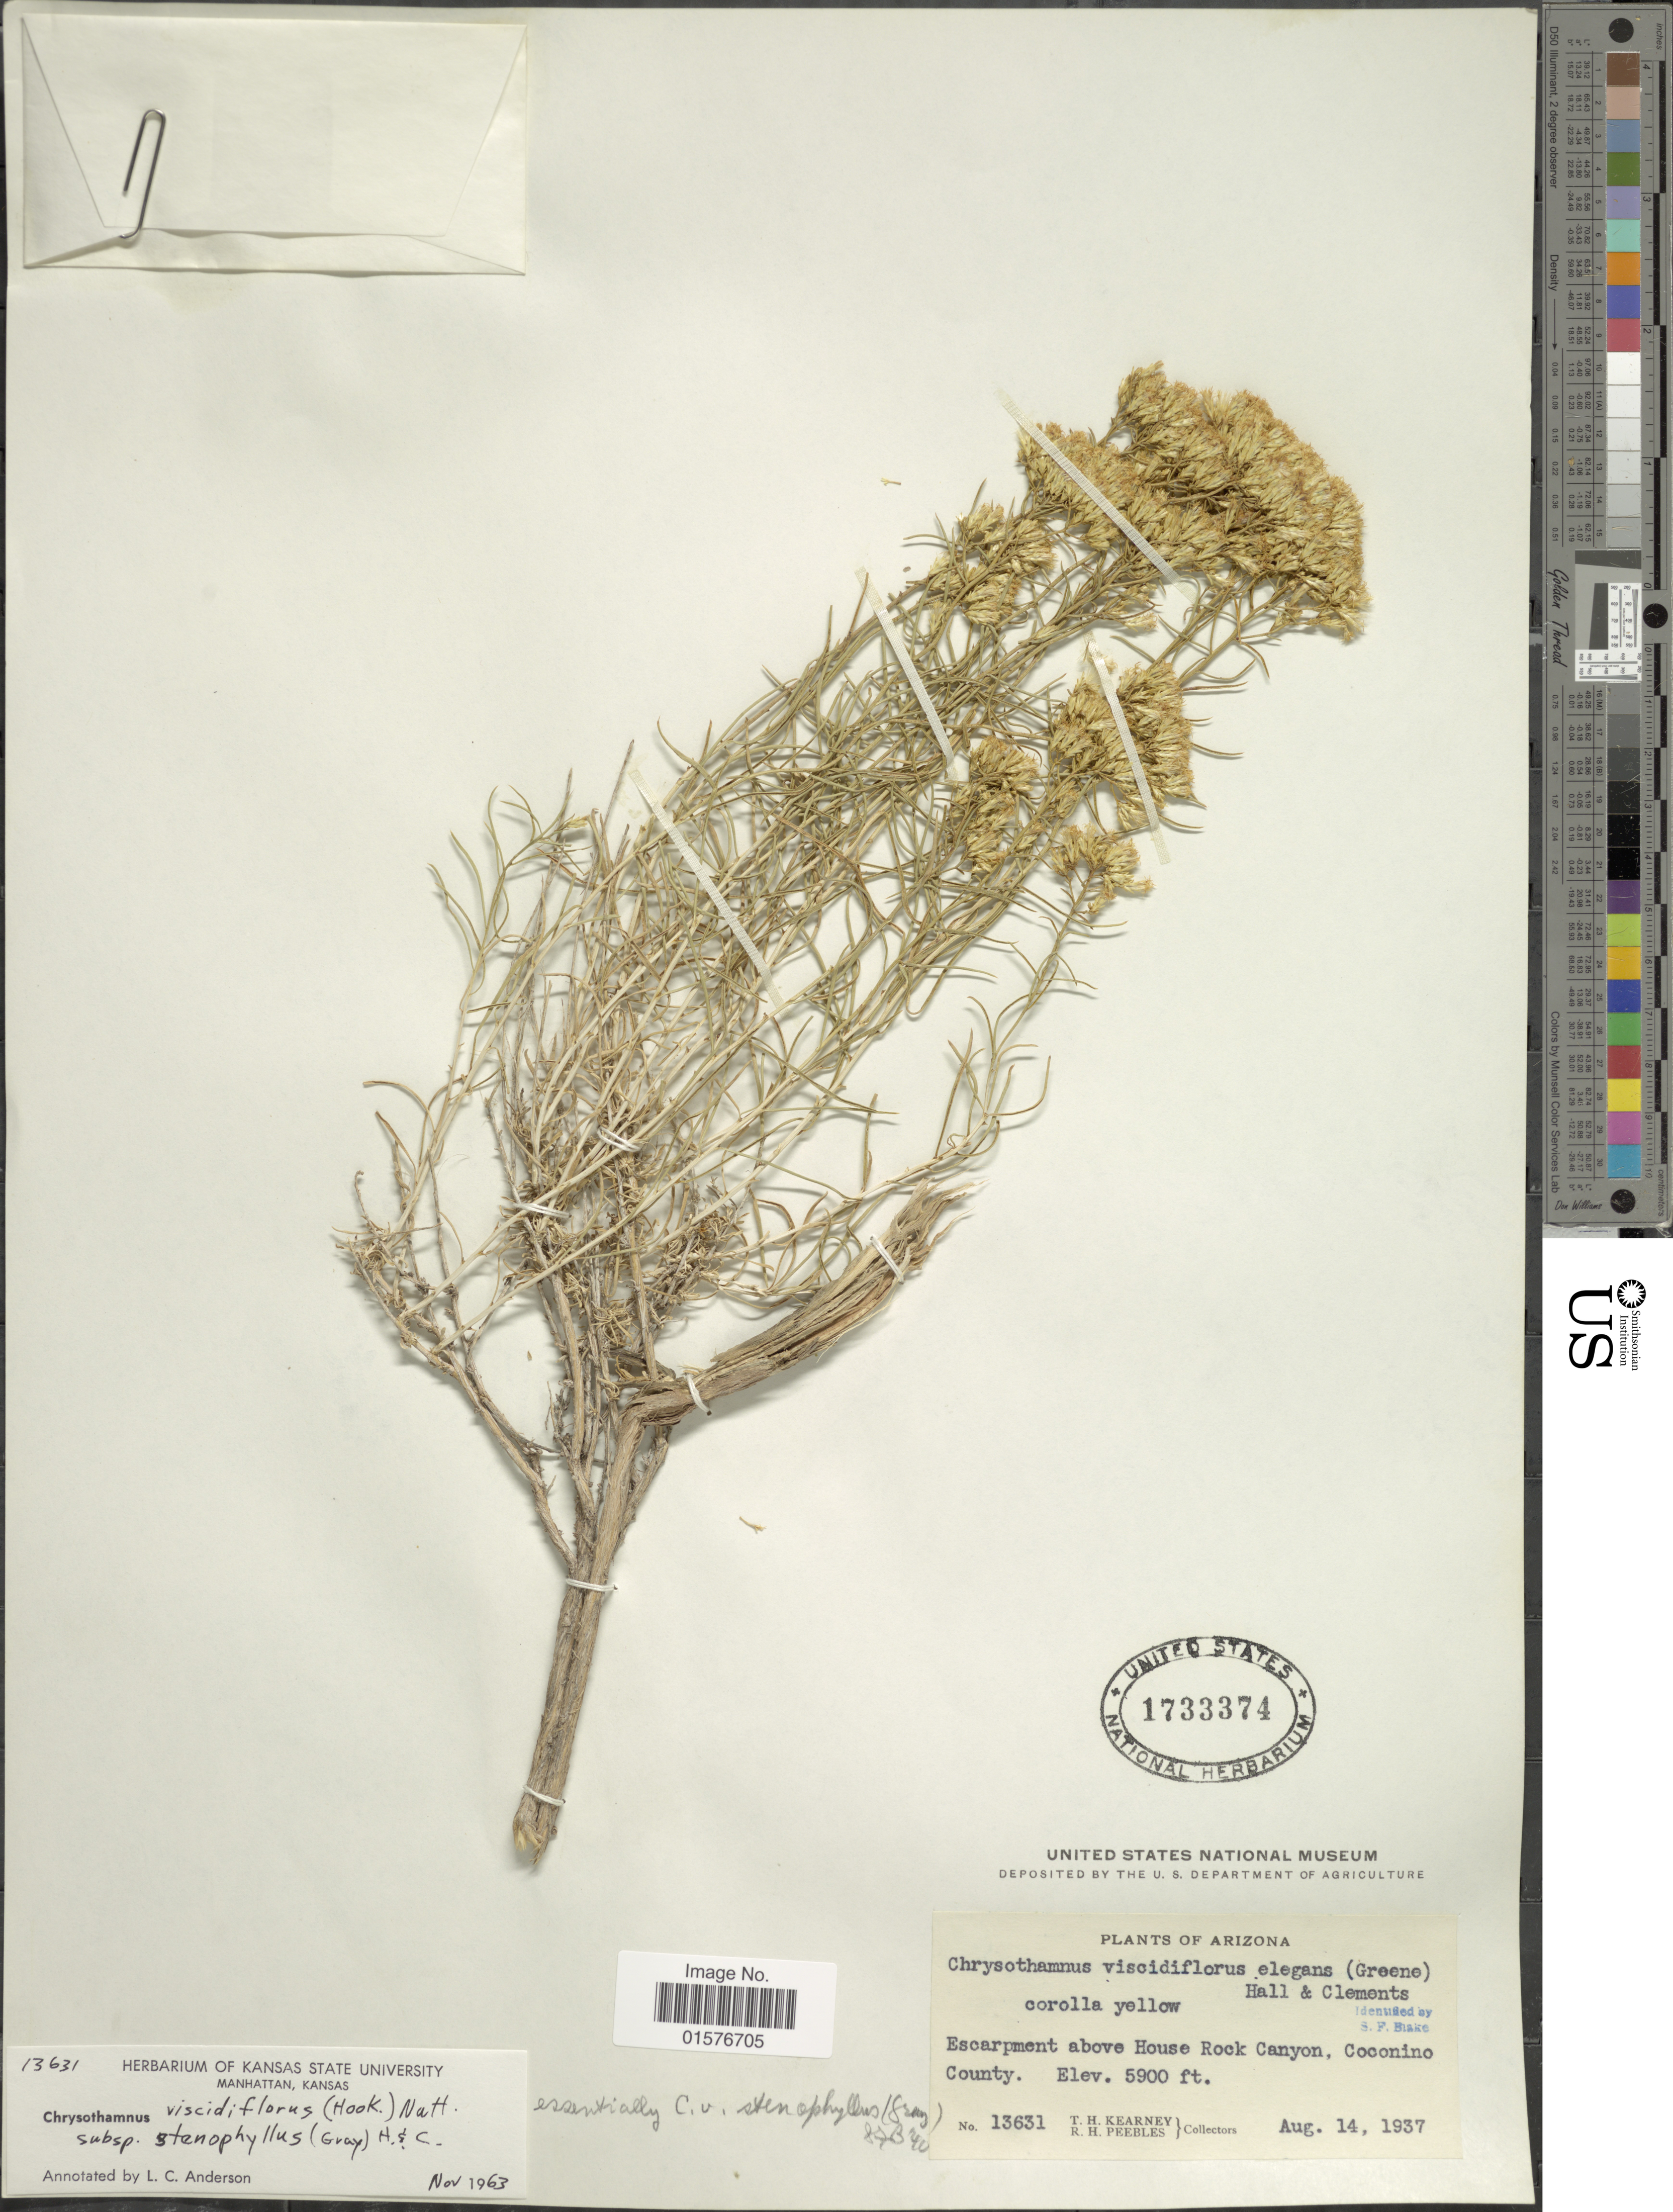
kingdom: Plantae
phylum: Tracheophyta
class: Magnoliopsida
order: Asterales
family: Asteraceae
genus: Chrysothamnus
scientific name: Chrysothamnus viscidiflorus subsp. stenophyllus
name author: (A. Gray) H.M. Hall & Clem.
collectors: T. H. Kearney & R. H. Peebles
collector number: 13631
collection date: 1937-08-14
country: United States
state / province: Arizona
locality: Escarpment above House Rock Canyon, Coconino County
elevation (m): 1798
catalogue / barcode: US 1733374